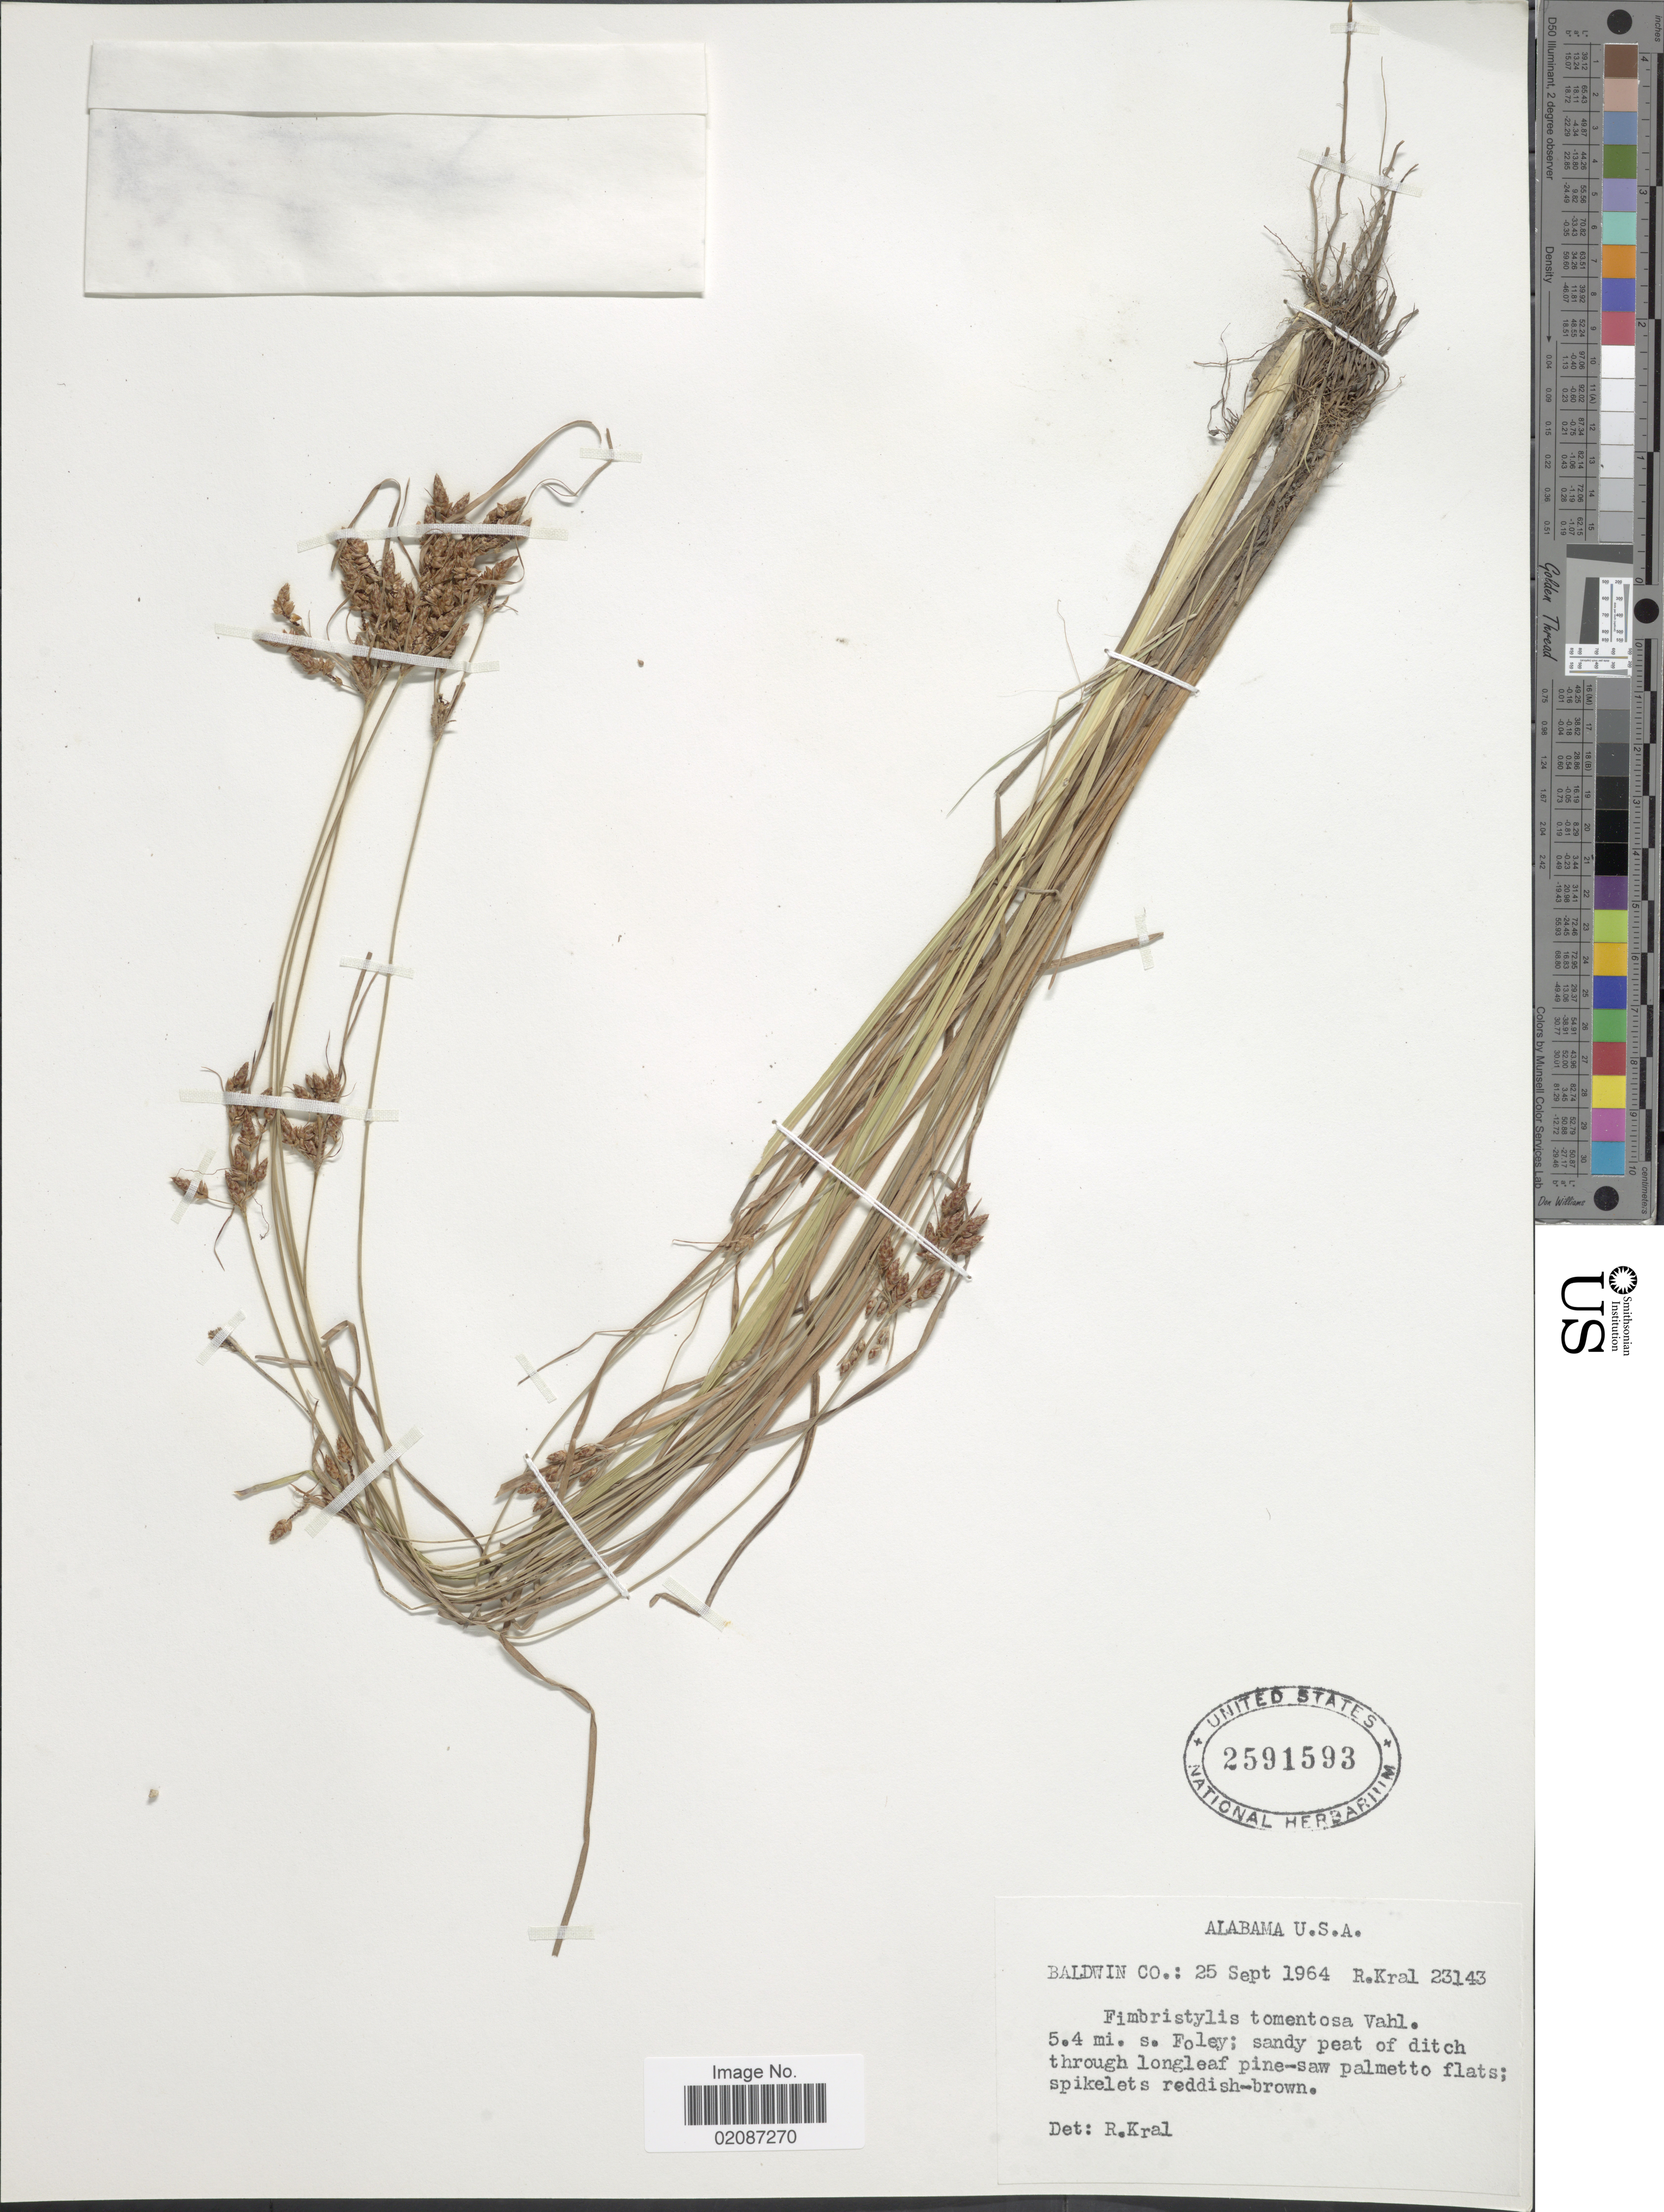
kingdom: Plantae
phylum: Tracheophyta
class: Liliopsida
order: Poales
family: Cyperaceae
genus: Fimbristylis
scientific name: Fimbristylis tomentosa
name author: Vahl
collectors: R. Kral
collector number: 23143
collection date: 1964-09-25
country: United States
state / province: Alabama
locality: Bladwin Co.: 5.4 mi. s. Foley; sandy peat of ditch through longleaf pine-saw palmetto flats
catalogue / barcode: US 2591593